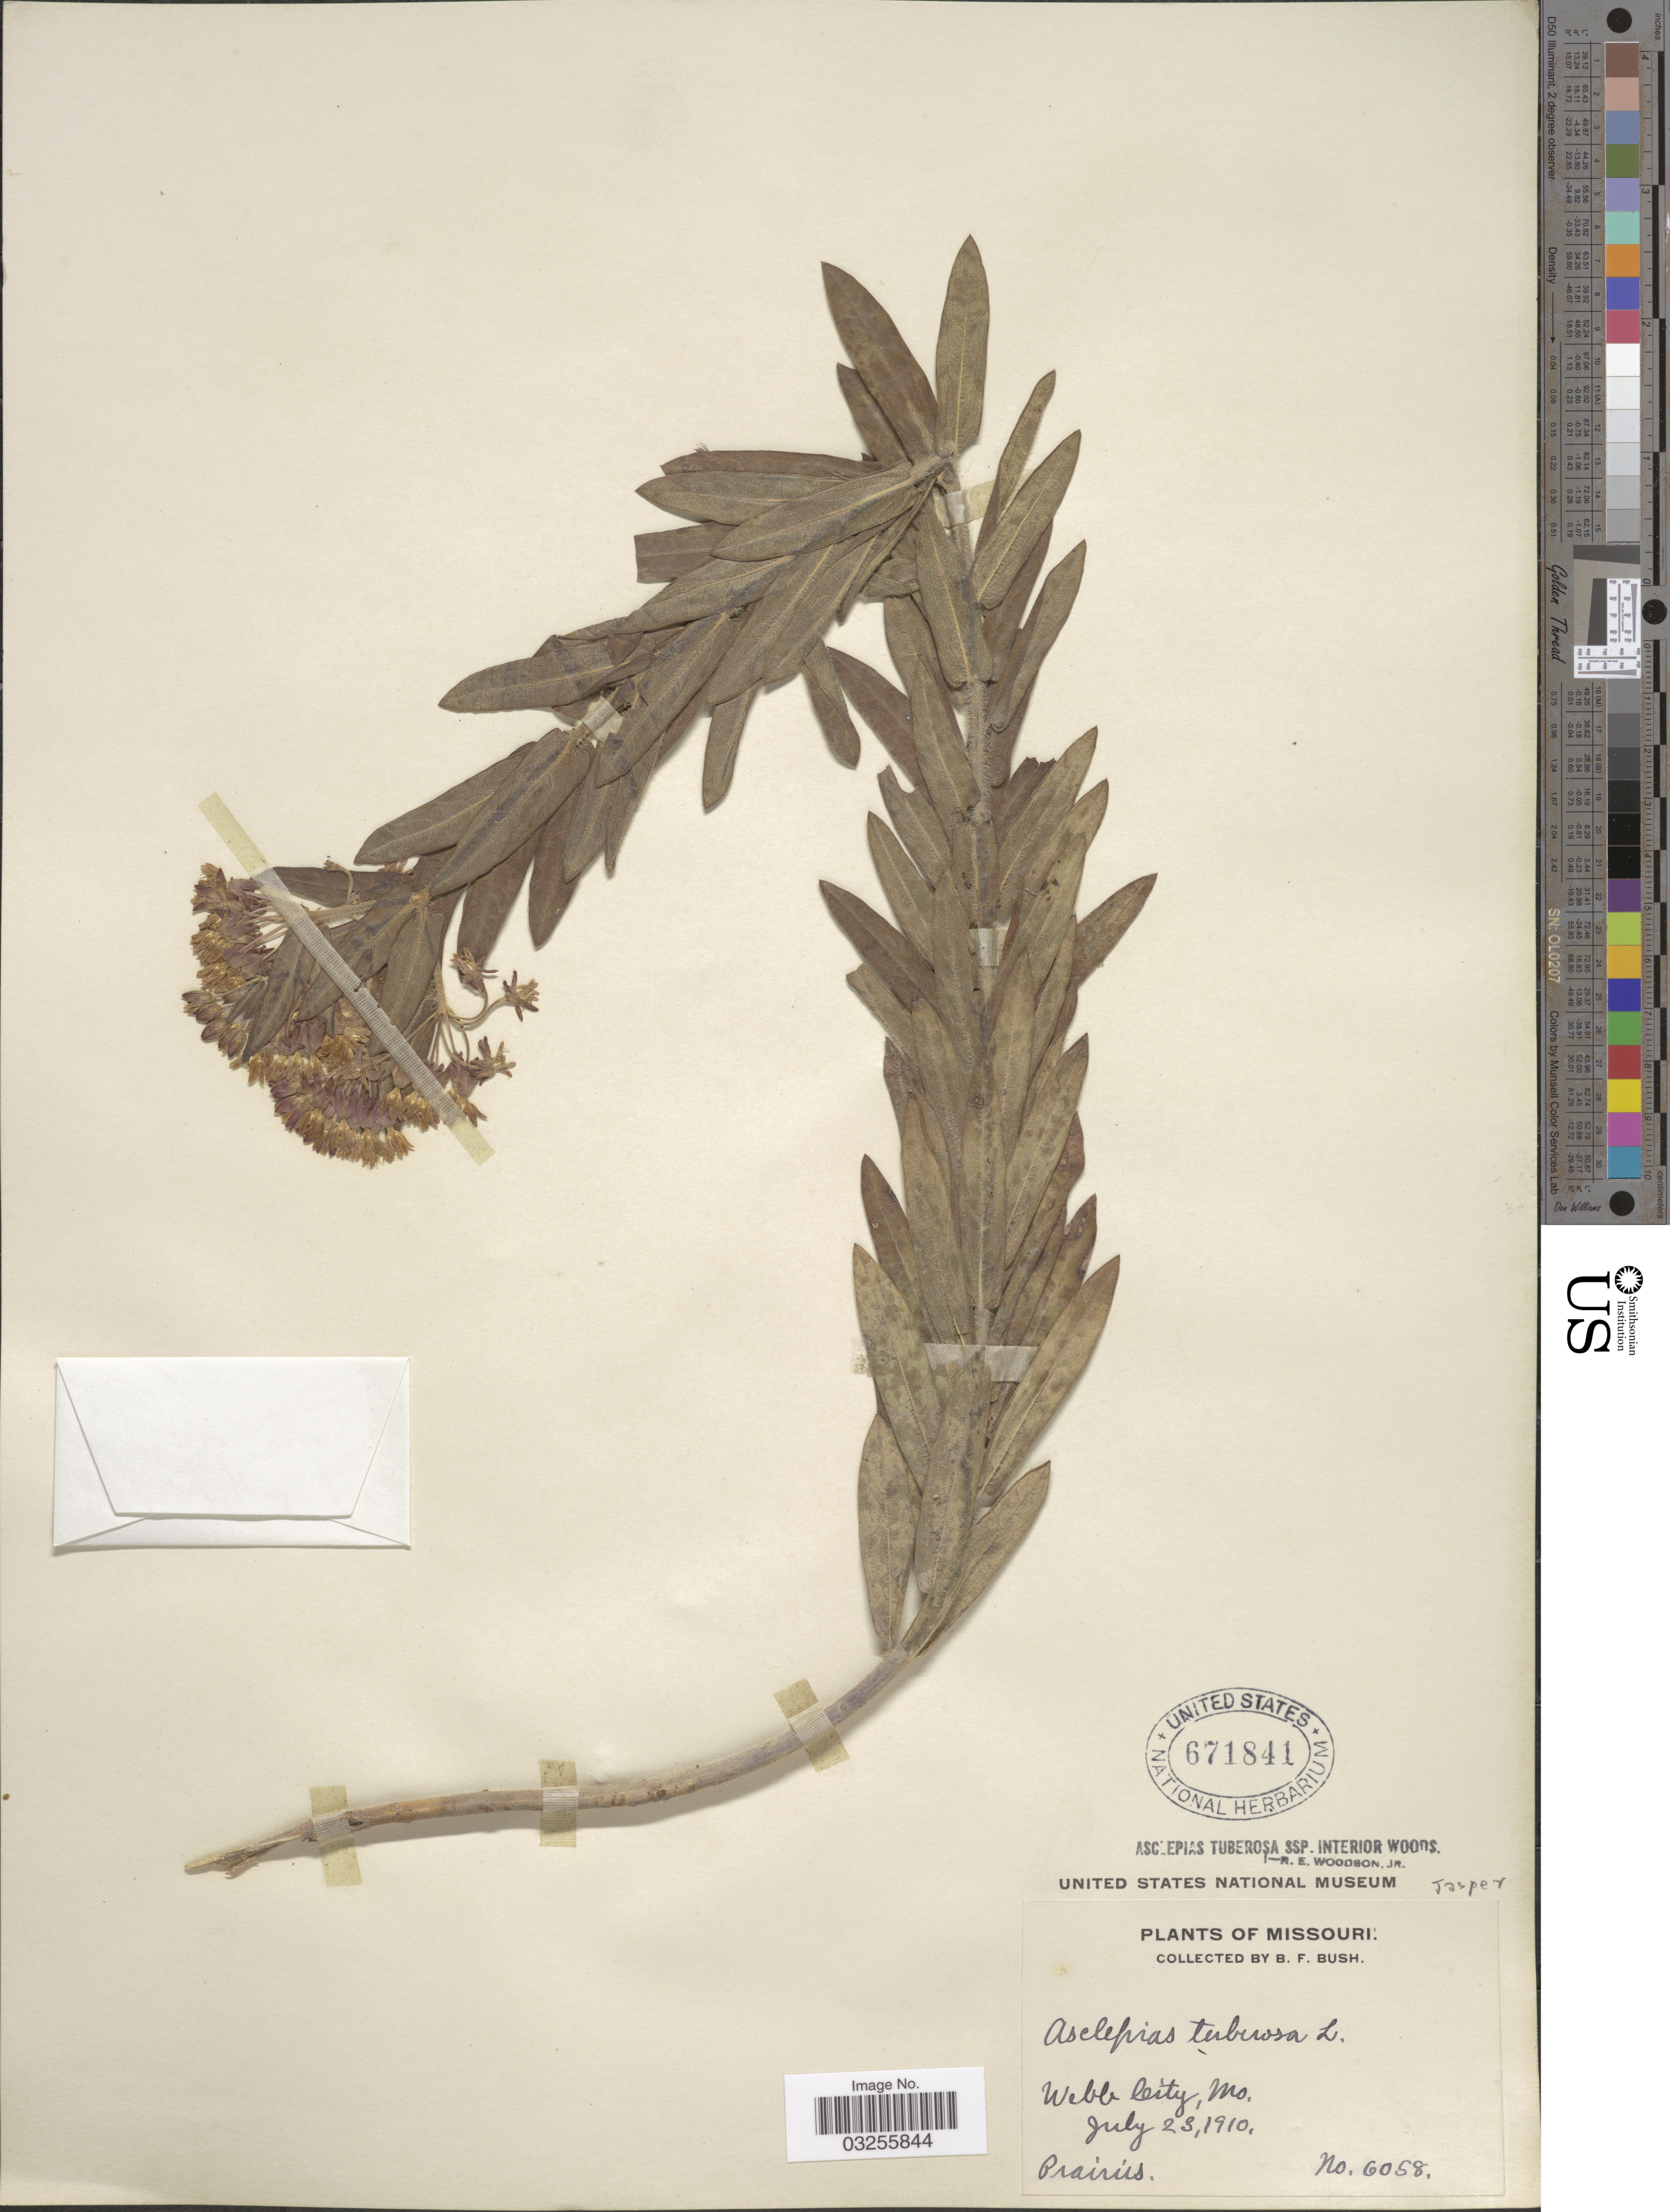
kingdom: Plantae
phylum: Tracheophyta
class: Magnoliopsida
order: Gentianales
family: Apocynaceae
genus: Asclepias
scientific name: Asclepias tuberosa subsp. interior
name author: Woodson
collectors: B. F. Bush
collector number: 6058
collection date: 1910-07-23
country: United States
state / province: Missouri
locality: Webb City.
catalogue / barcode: US 671841